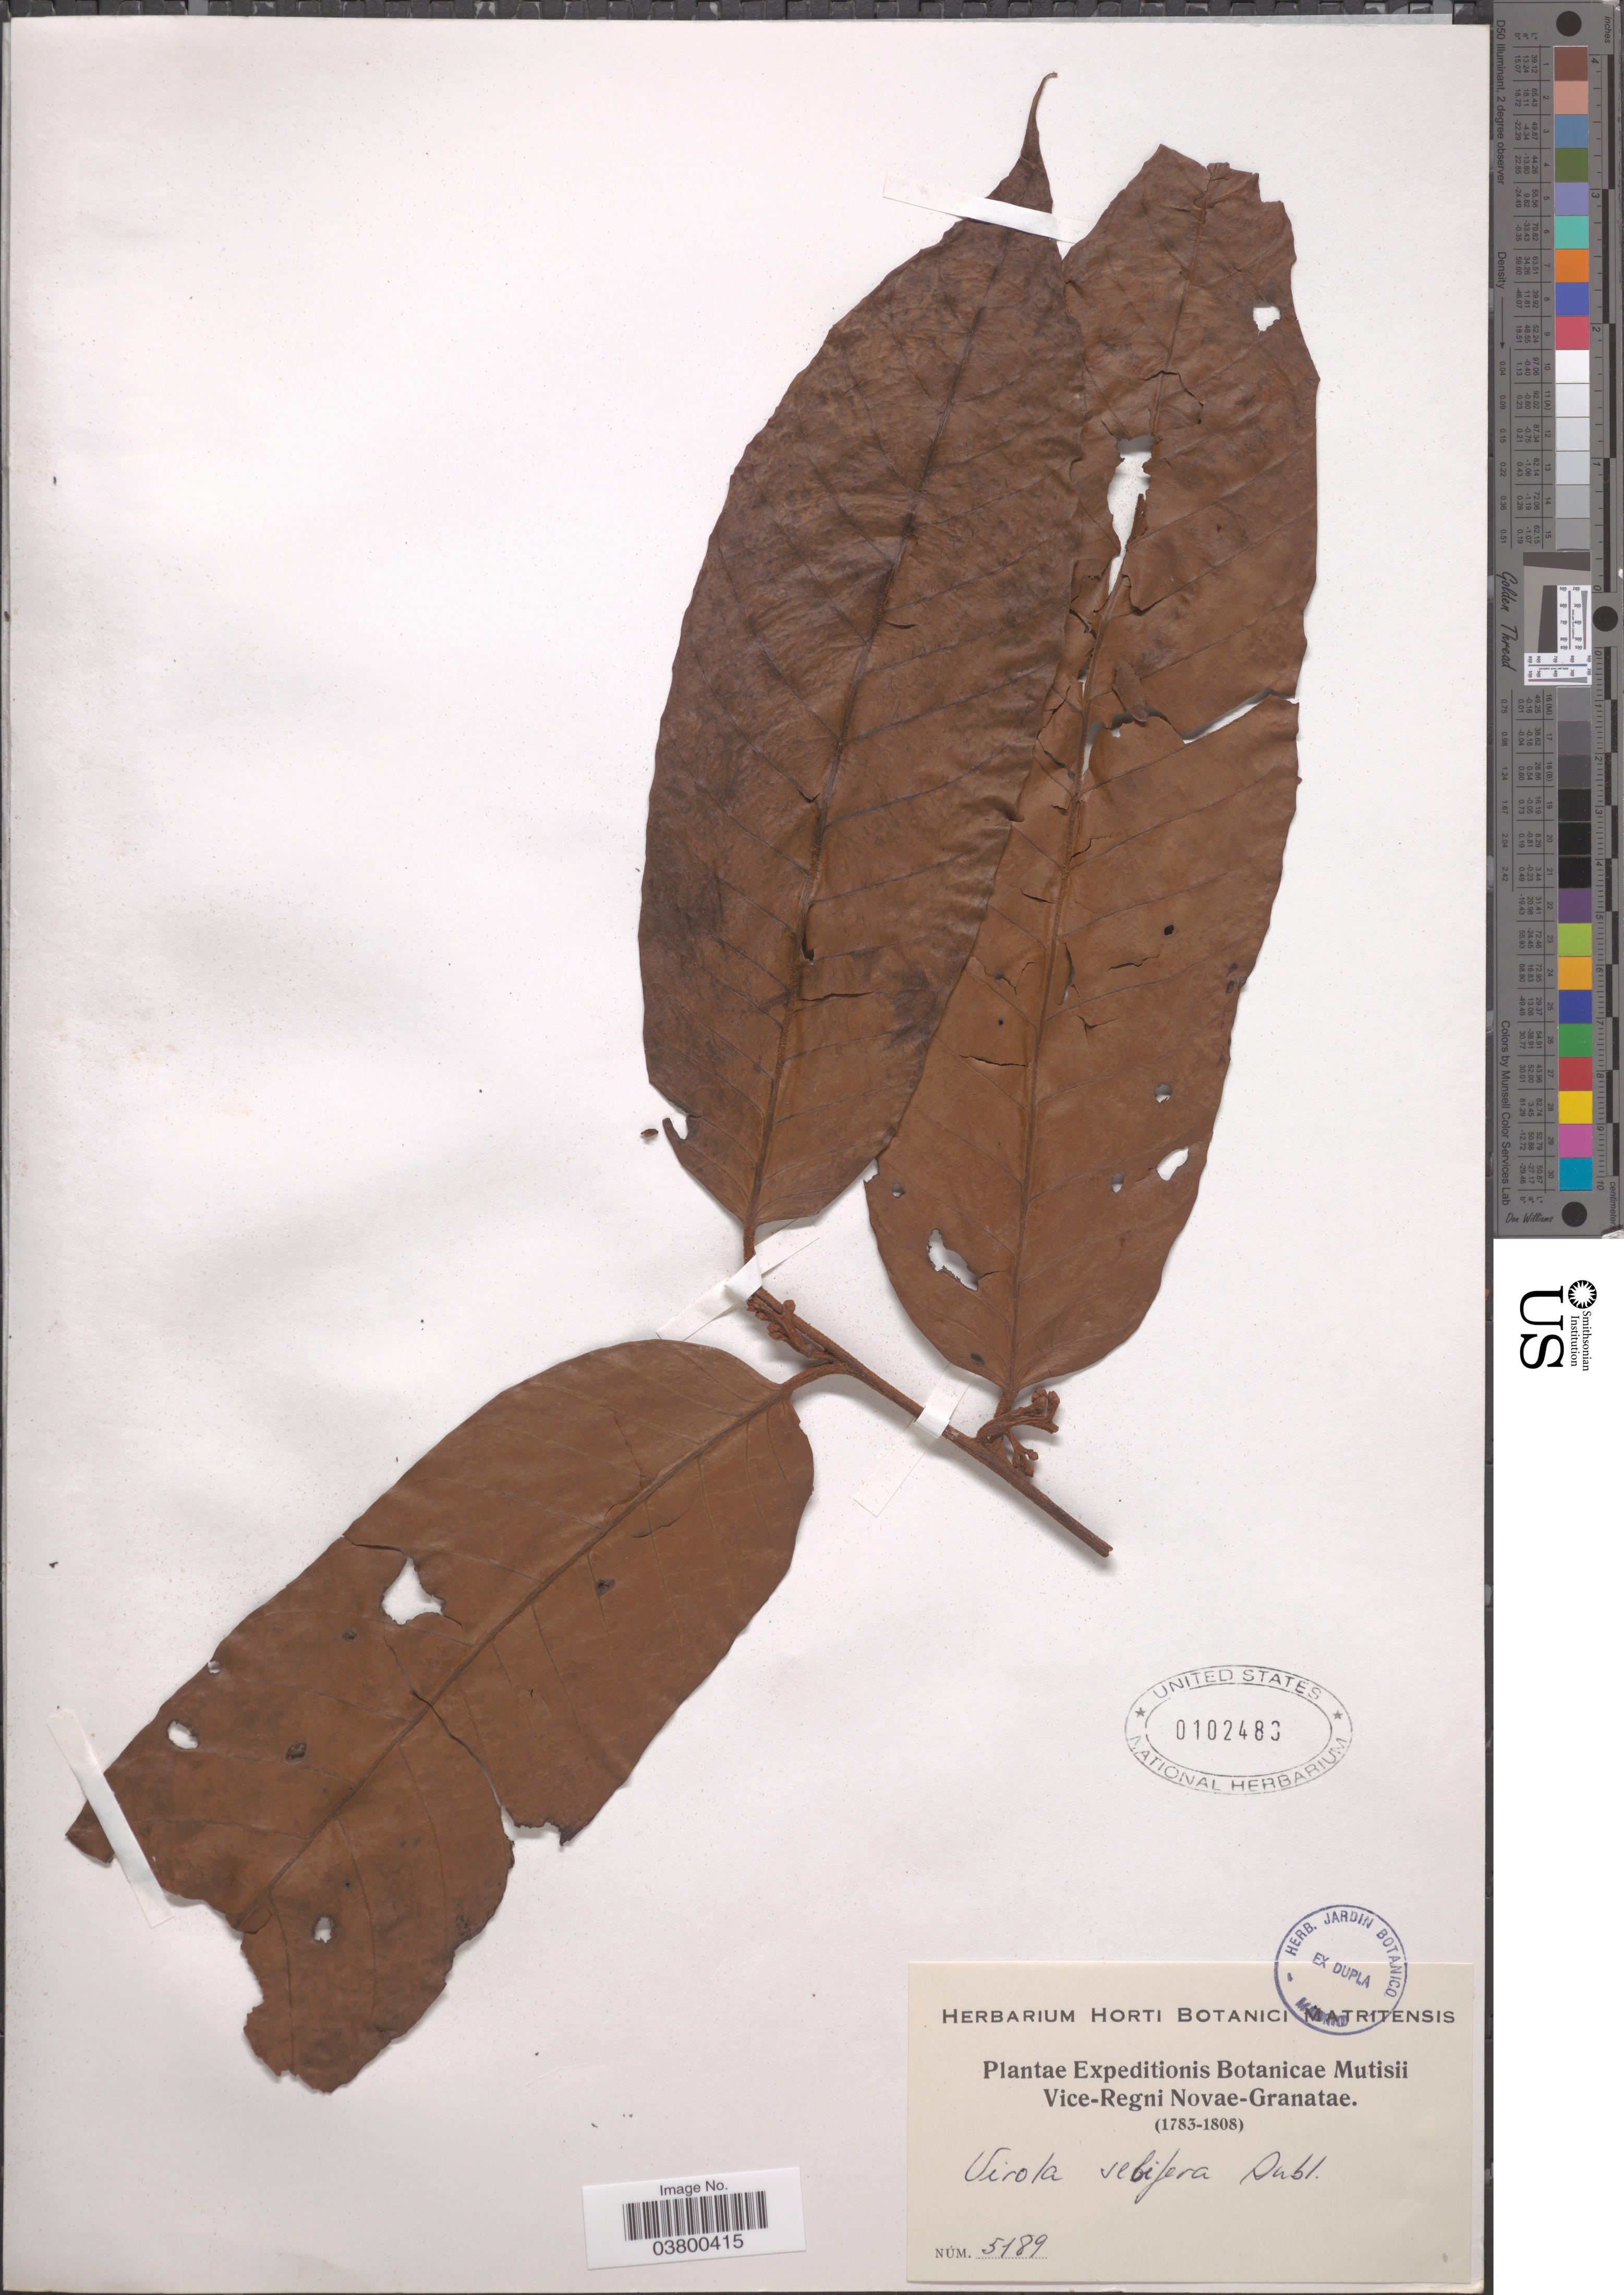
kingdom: Plantae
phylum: Tracheophyta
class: Magnoliopsida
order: Magnoliales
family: Myristicaceae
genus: Virola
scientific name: Virola sebifera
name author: Aubl.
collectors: Expeditions Botanicae Mutisii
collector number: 5189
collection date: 1783/1808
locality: Vice-Regni Novæ-Granatæ.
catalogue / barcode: US 102483